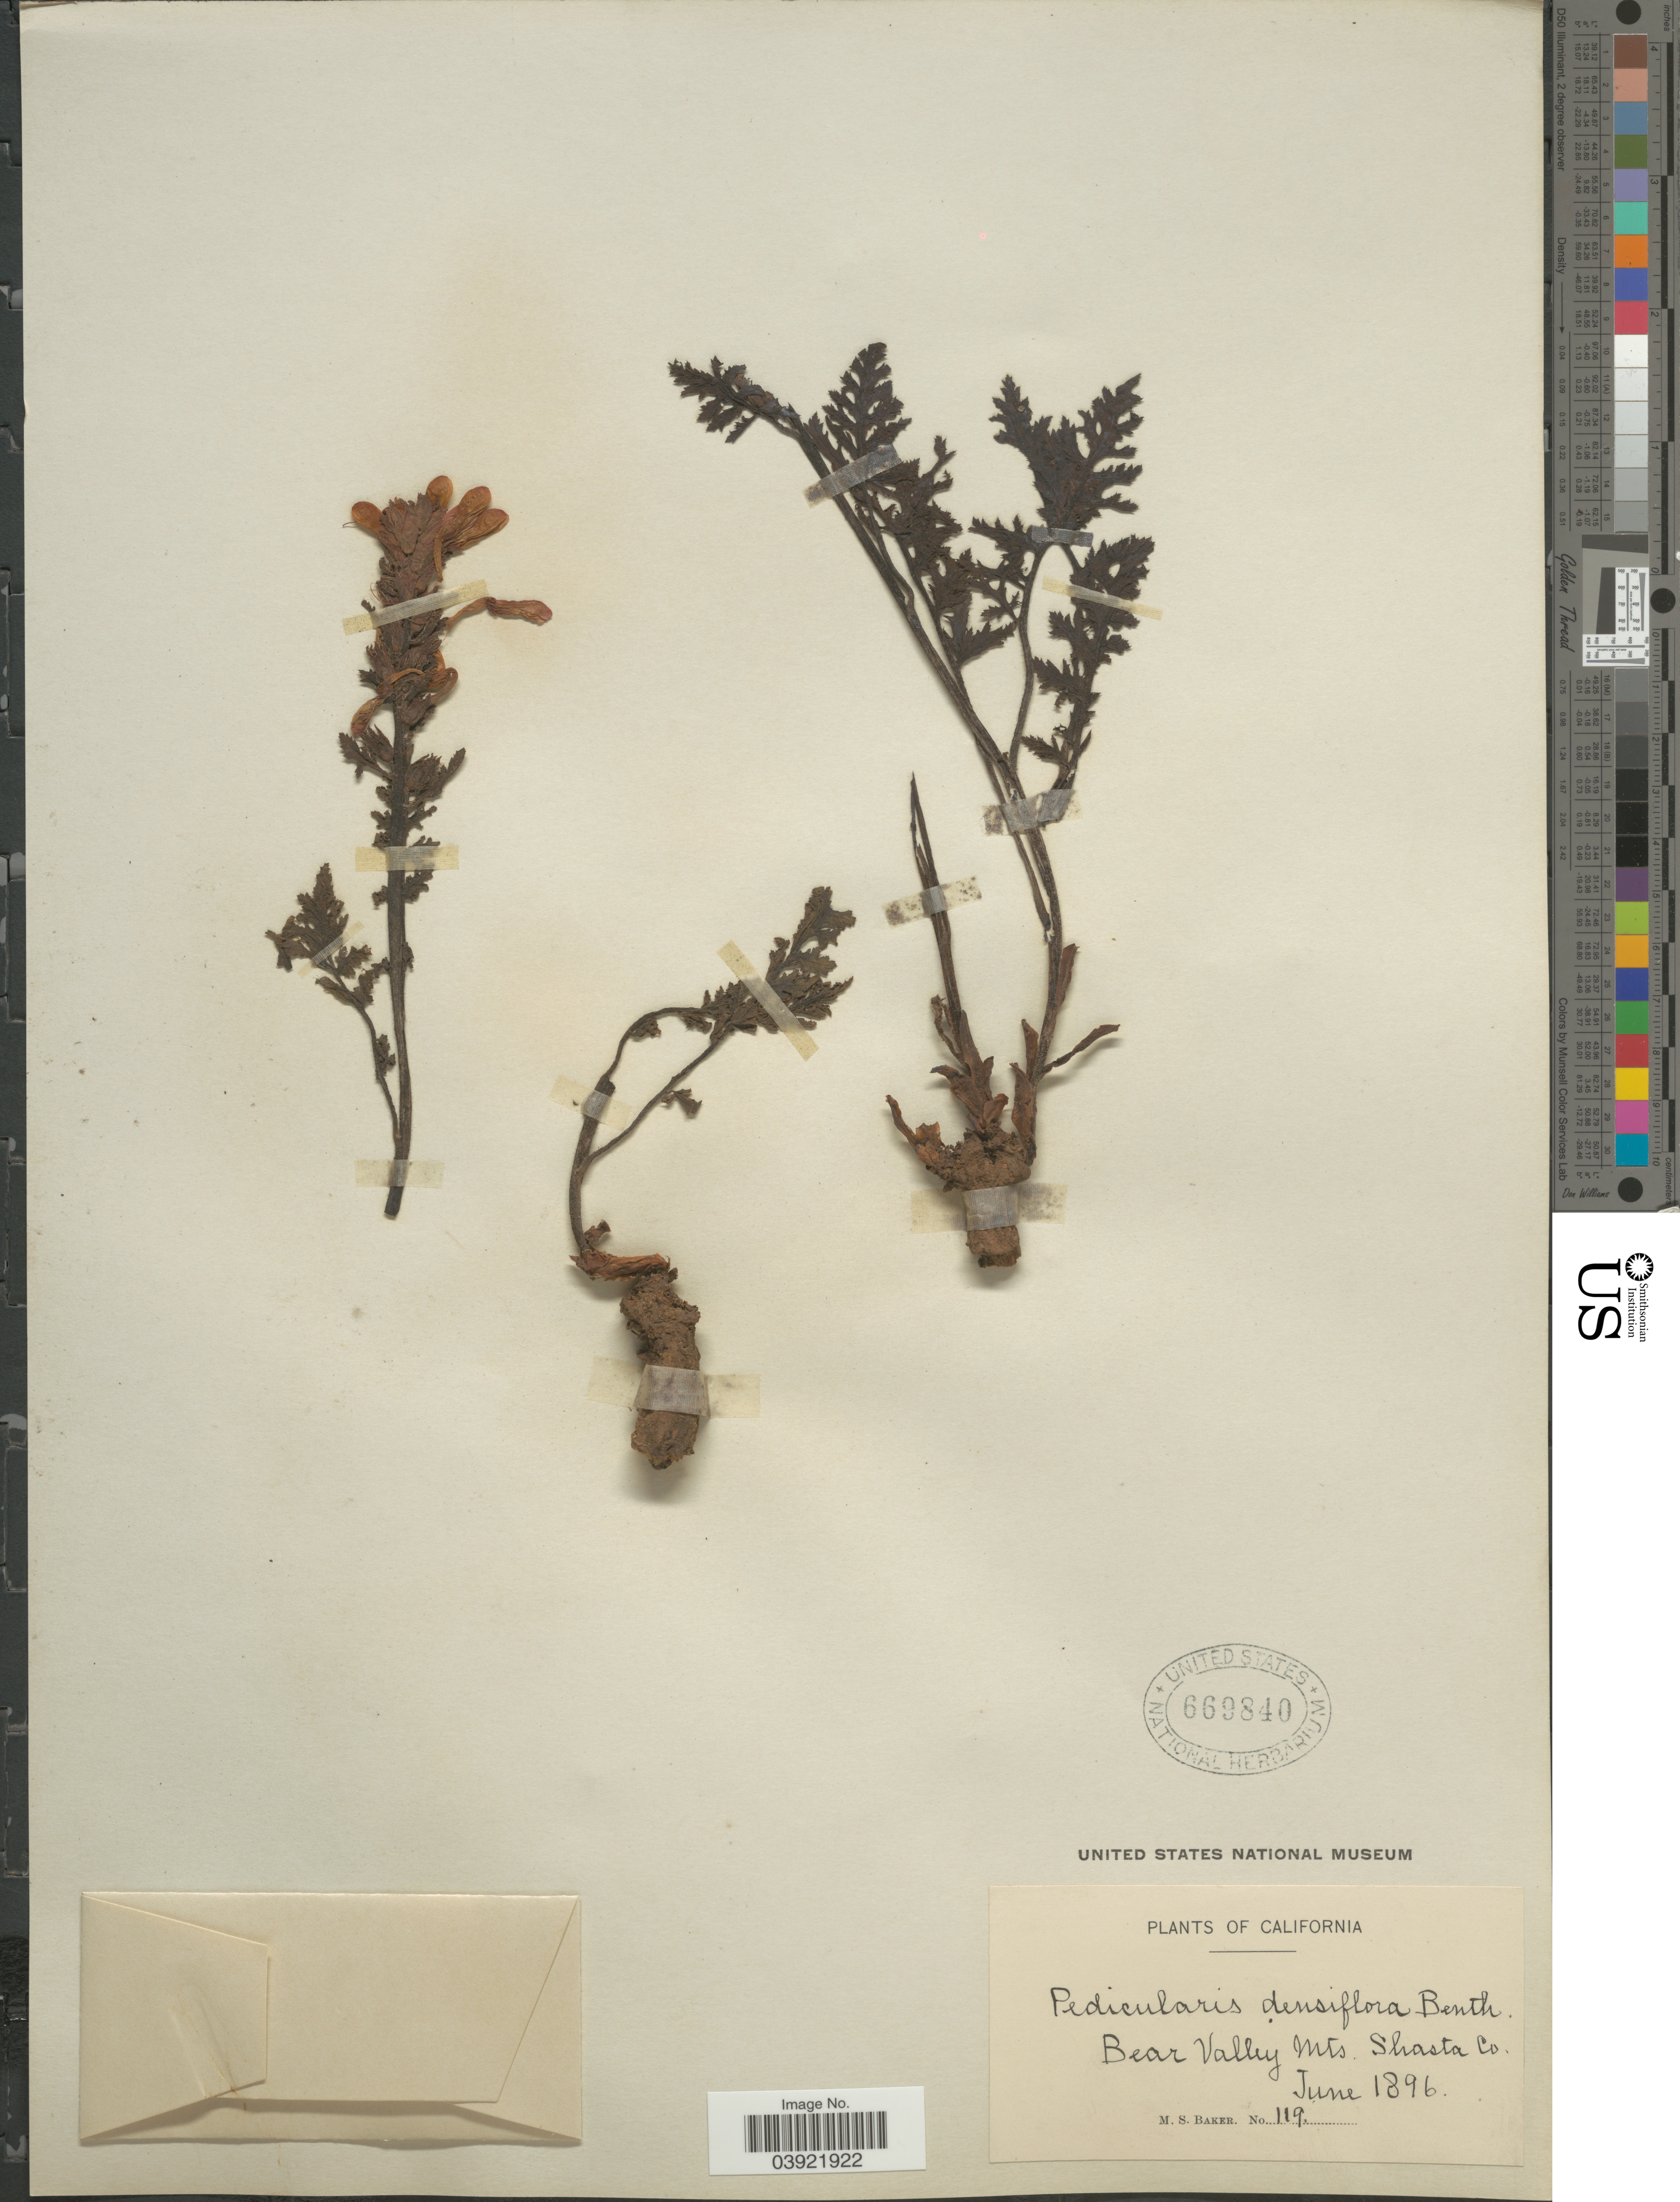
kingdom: Plantae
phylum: Tracheophyta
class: Magnoliopsida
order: Lamiales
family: Orobanchaceae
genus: Pedicularis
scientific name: Pedicularis densiflora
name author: Benth.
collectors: M. S. Baker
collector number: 119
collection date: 1896-06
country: United States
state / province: California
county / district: Shasta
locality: Bear Valley Mts. Shasta Co.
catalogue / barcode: US 669840